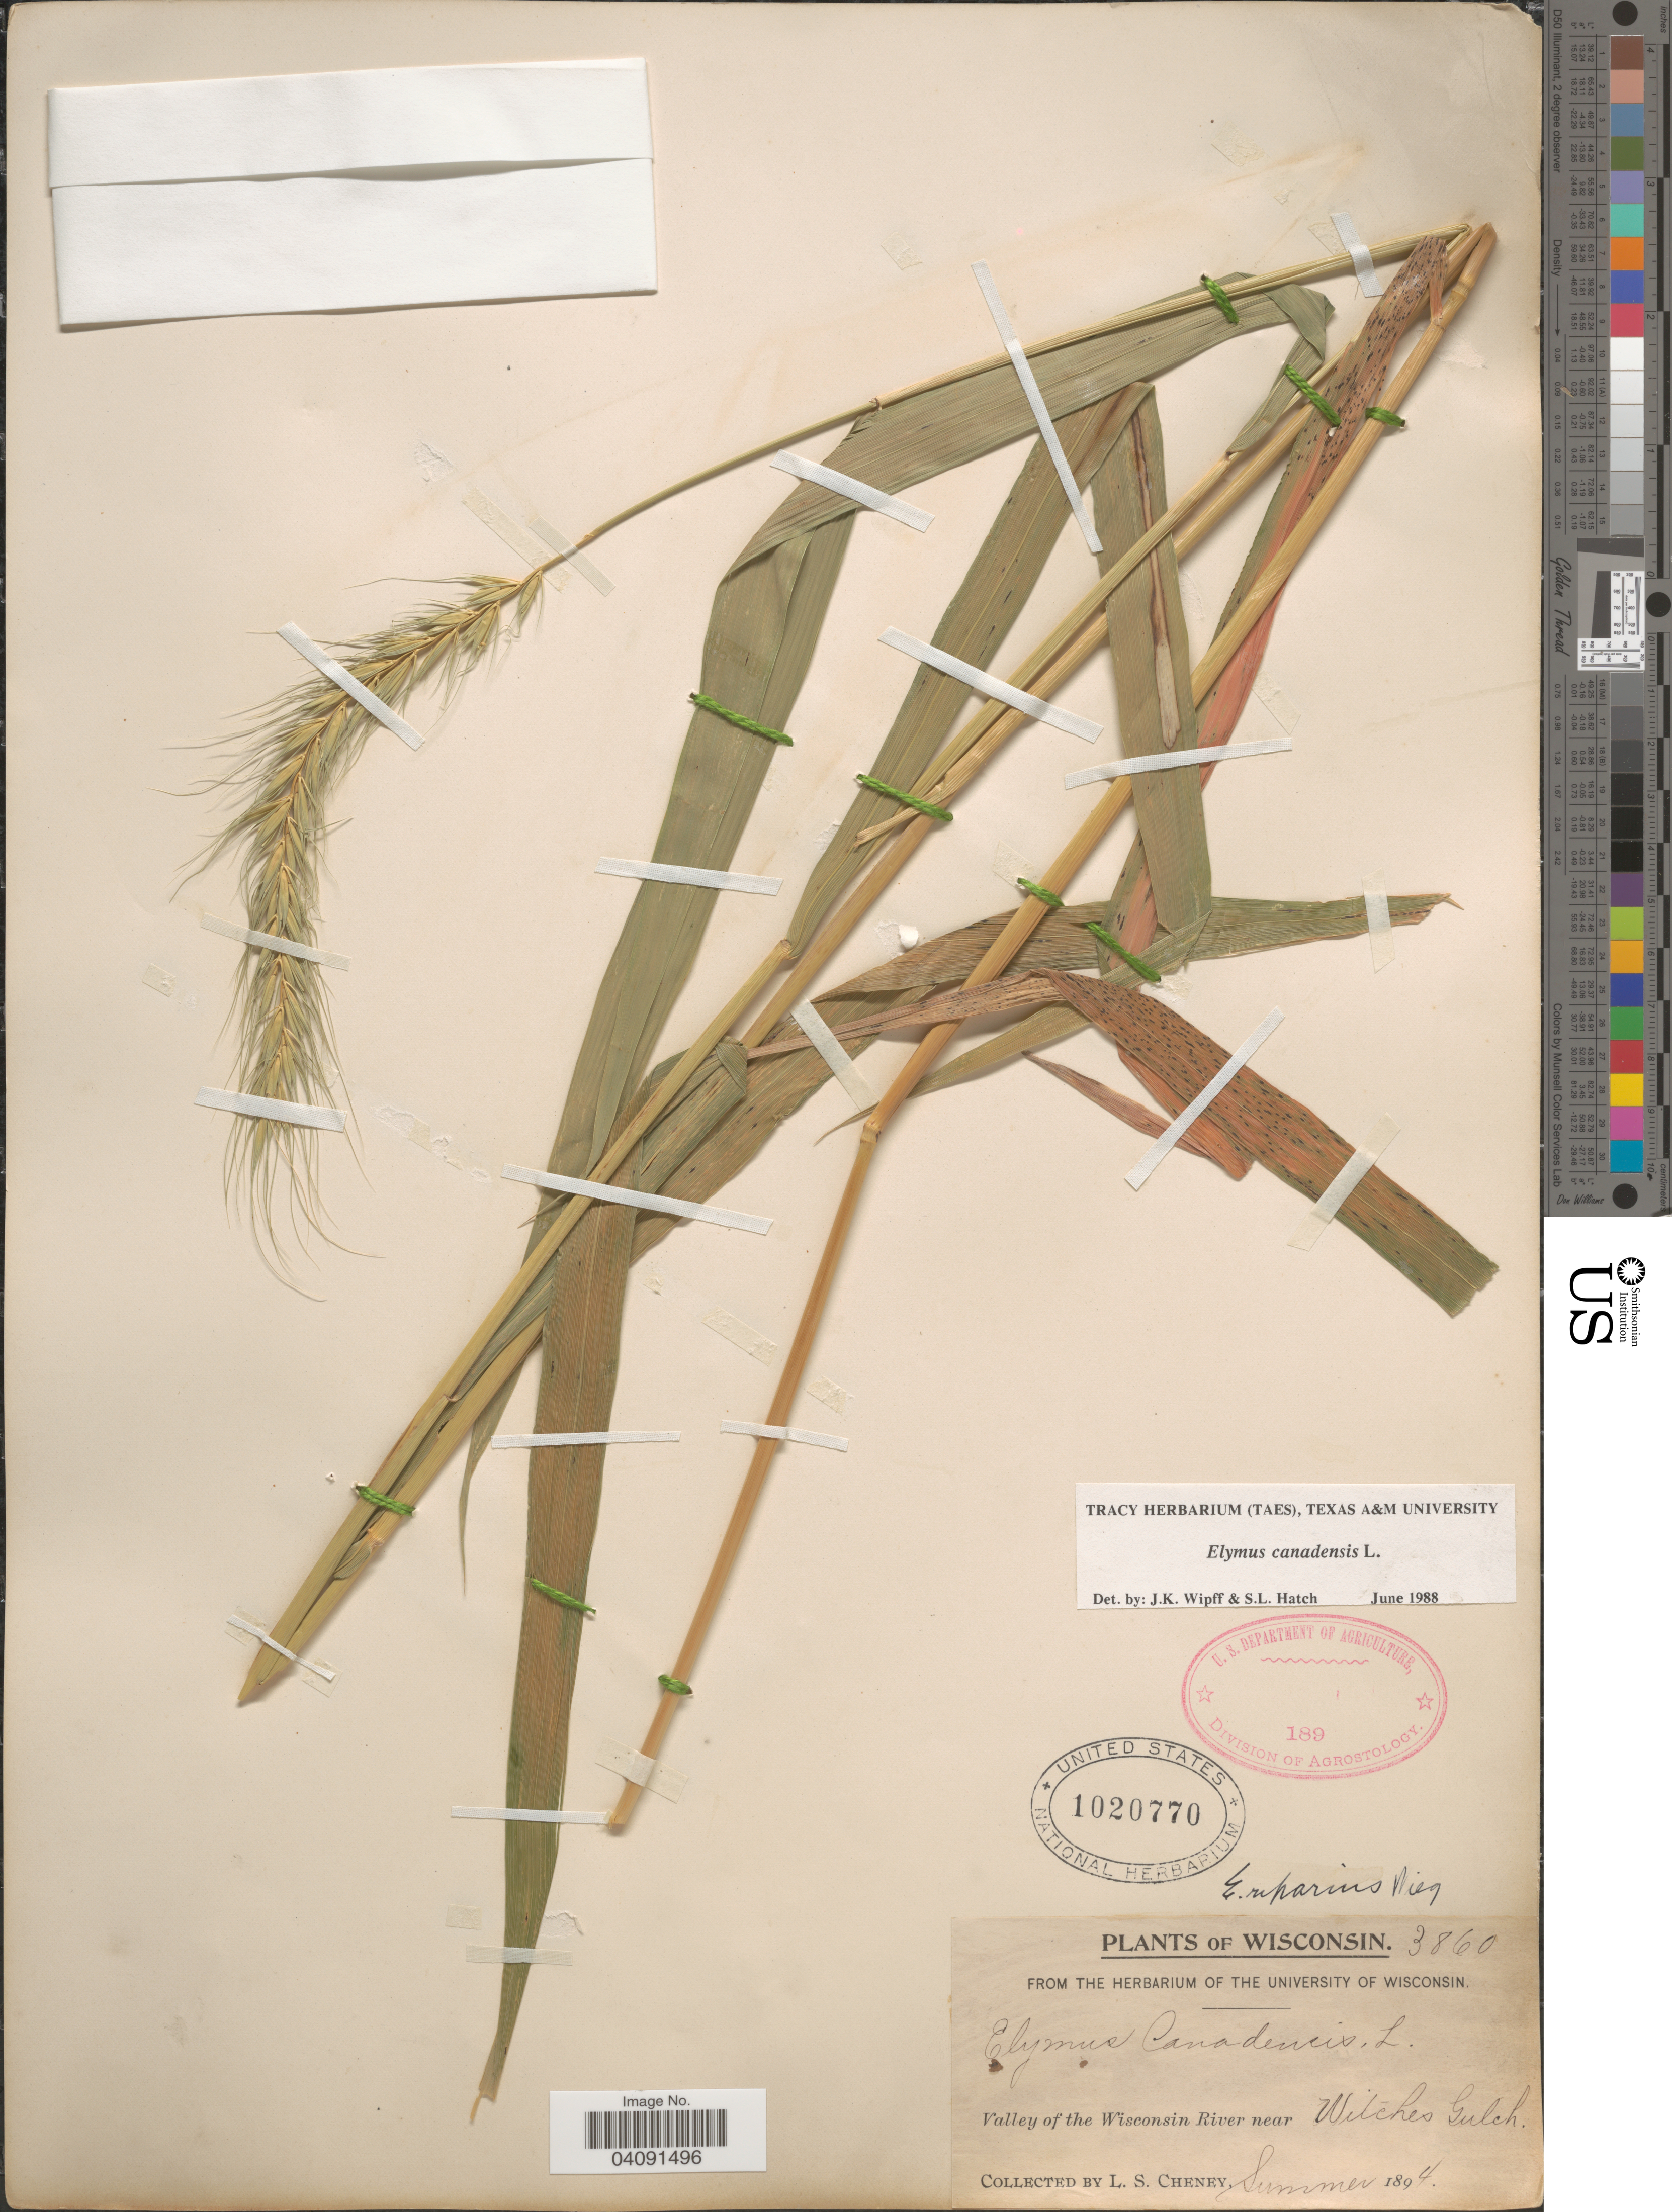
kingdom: Plantae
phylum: Tracheophyta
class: Liliopsida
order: Poales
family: Poaceae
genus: Elymus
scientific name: Elymus canadensis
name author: L.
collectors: L. Cheney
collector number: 3860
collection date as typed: Summer 1894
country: United States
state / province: Wisconsin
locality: Valley of the Wisconsin River near Witches Gulch.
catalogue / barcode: US 1020770